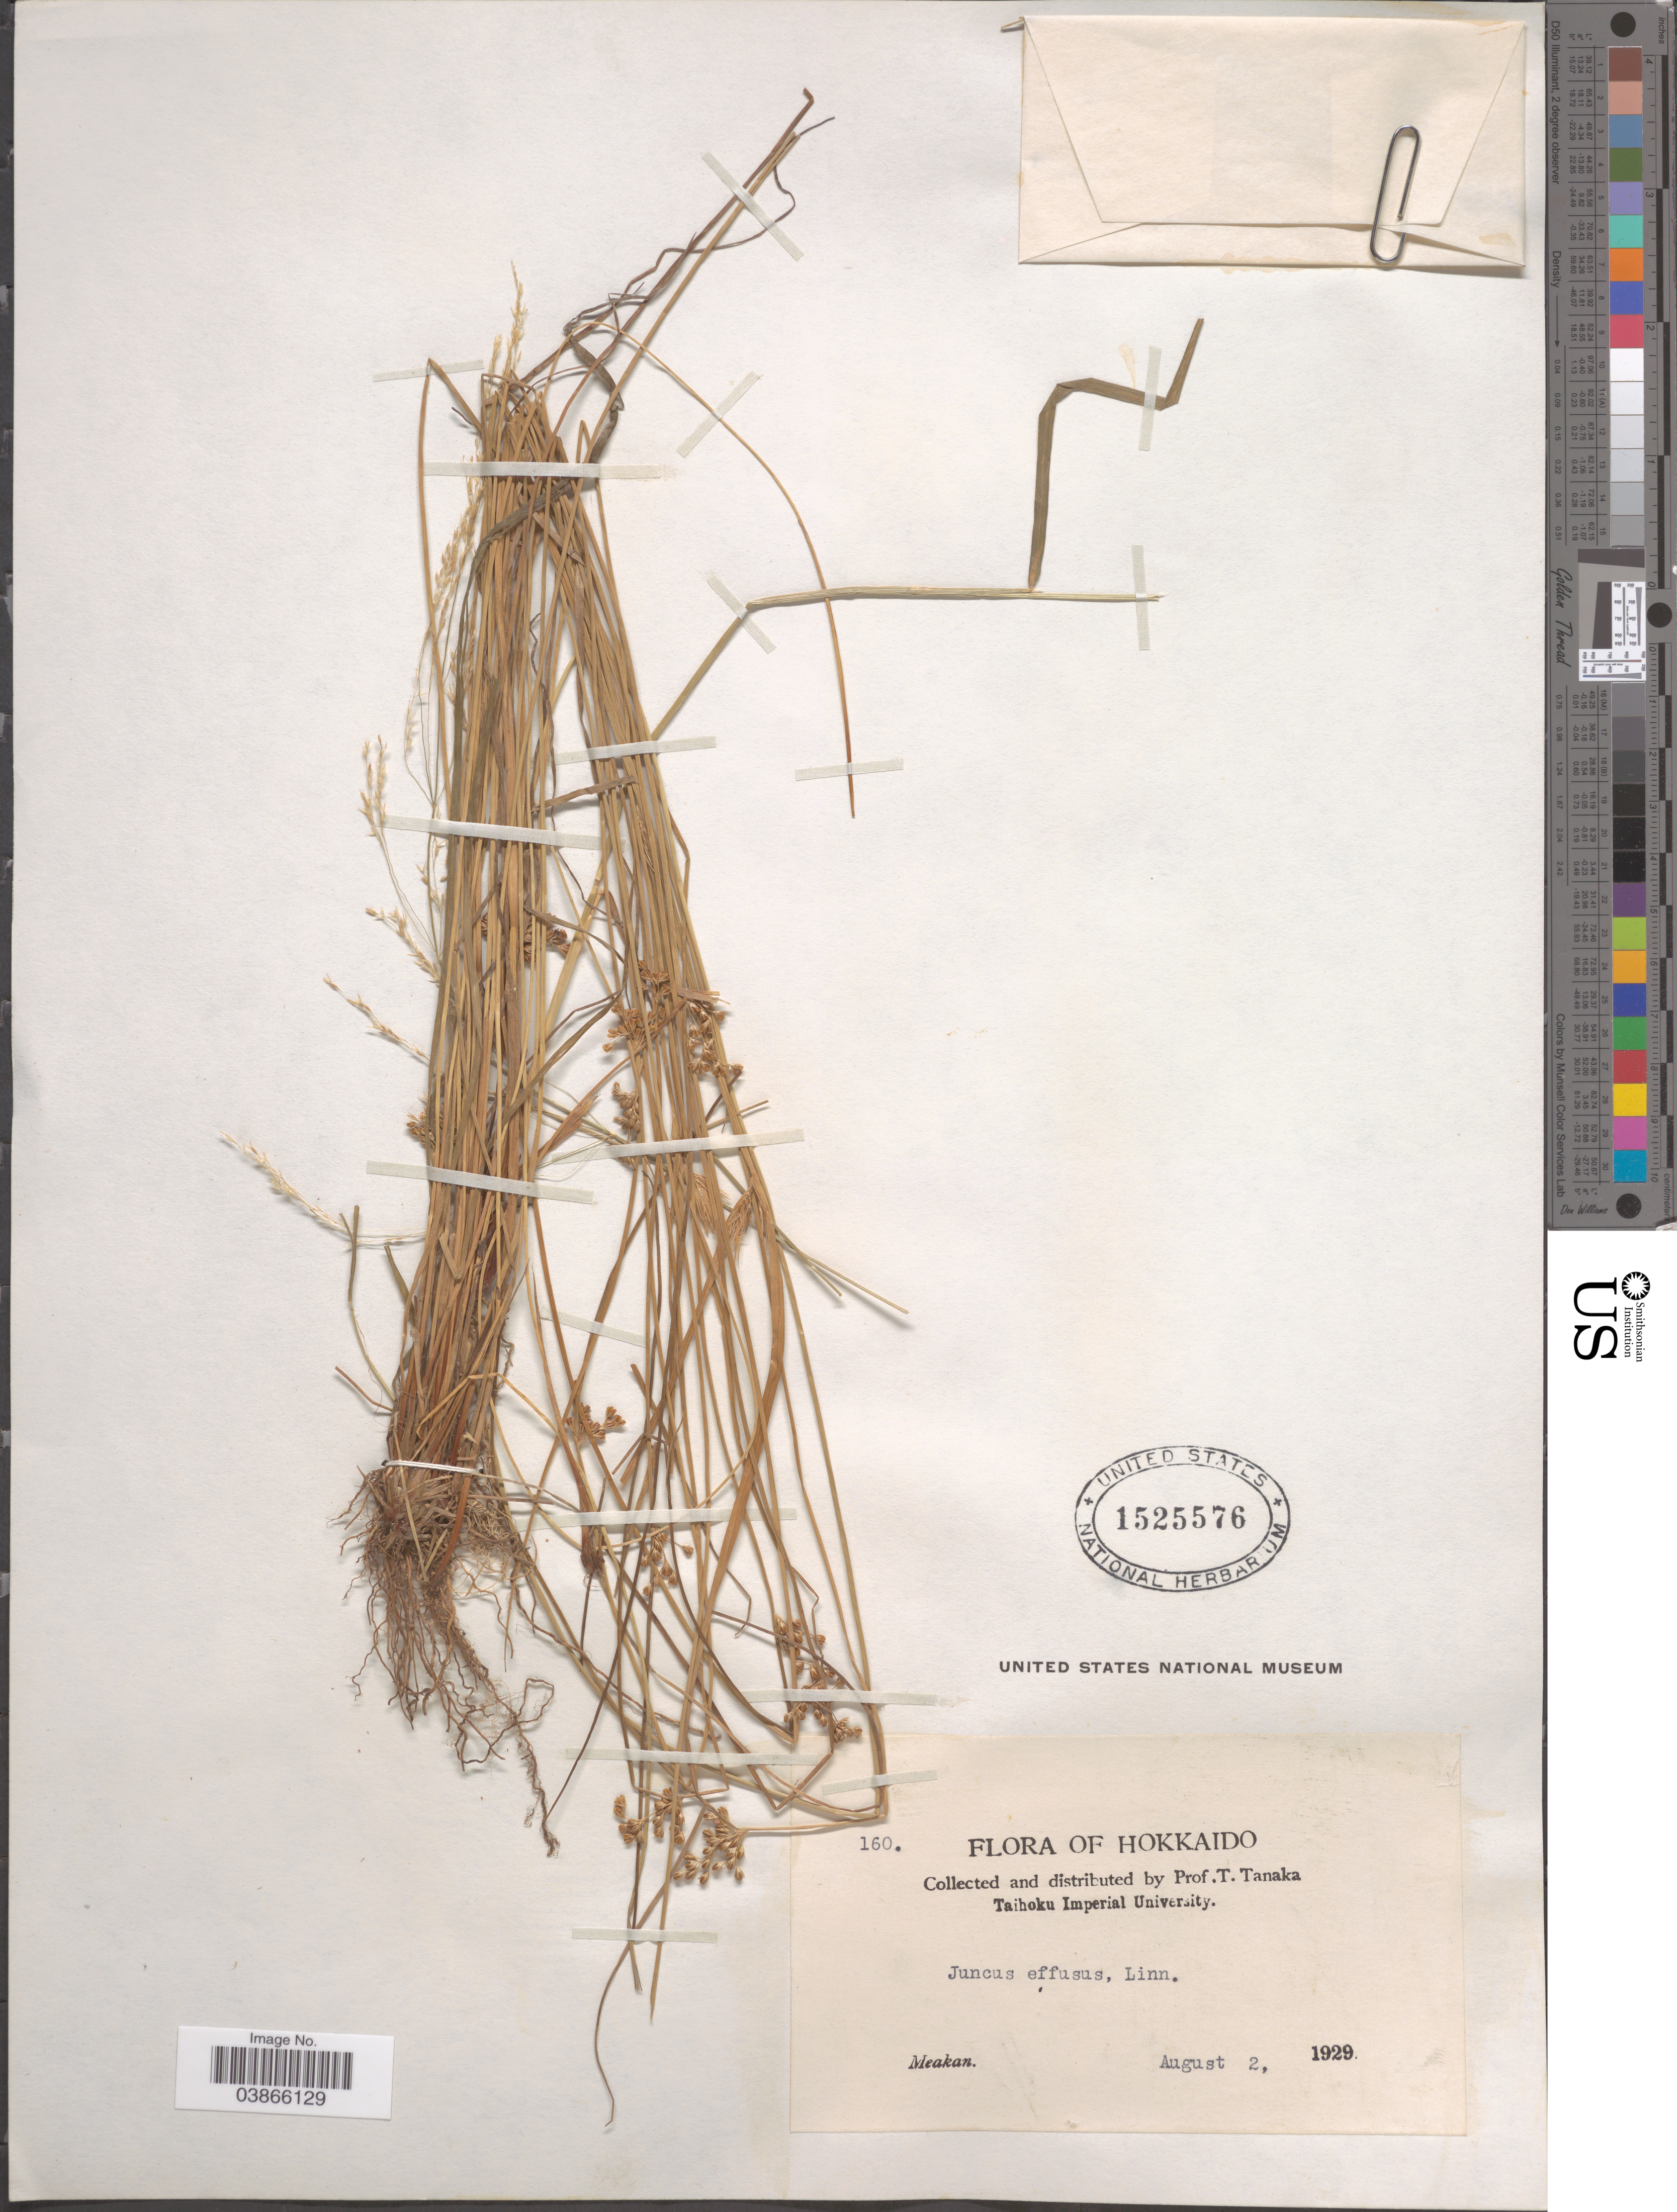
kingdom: Plantae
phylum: Tracheophyta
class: Liliopsida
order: Poales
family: Juncaceae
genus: Juncus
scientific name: Juncus effusus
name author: L.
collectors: T. Tanaka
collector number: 160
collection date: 1929-08-02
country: Japan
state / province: Hokkaidō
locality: Meakan.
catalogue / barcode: US 1525576